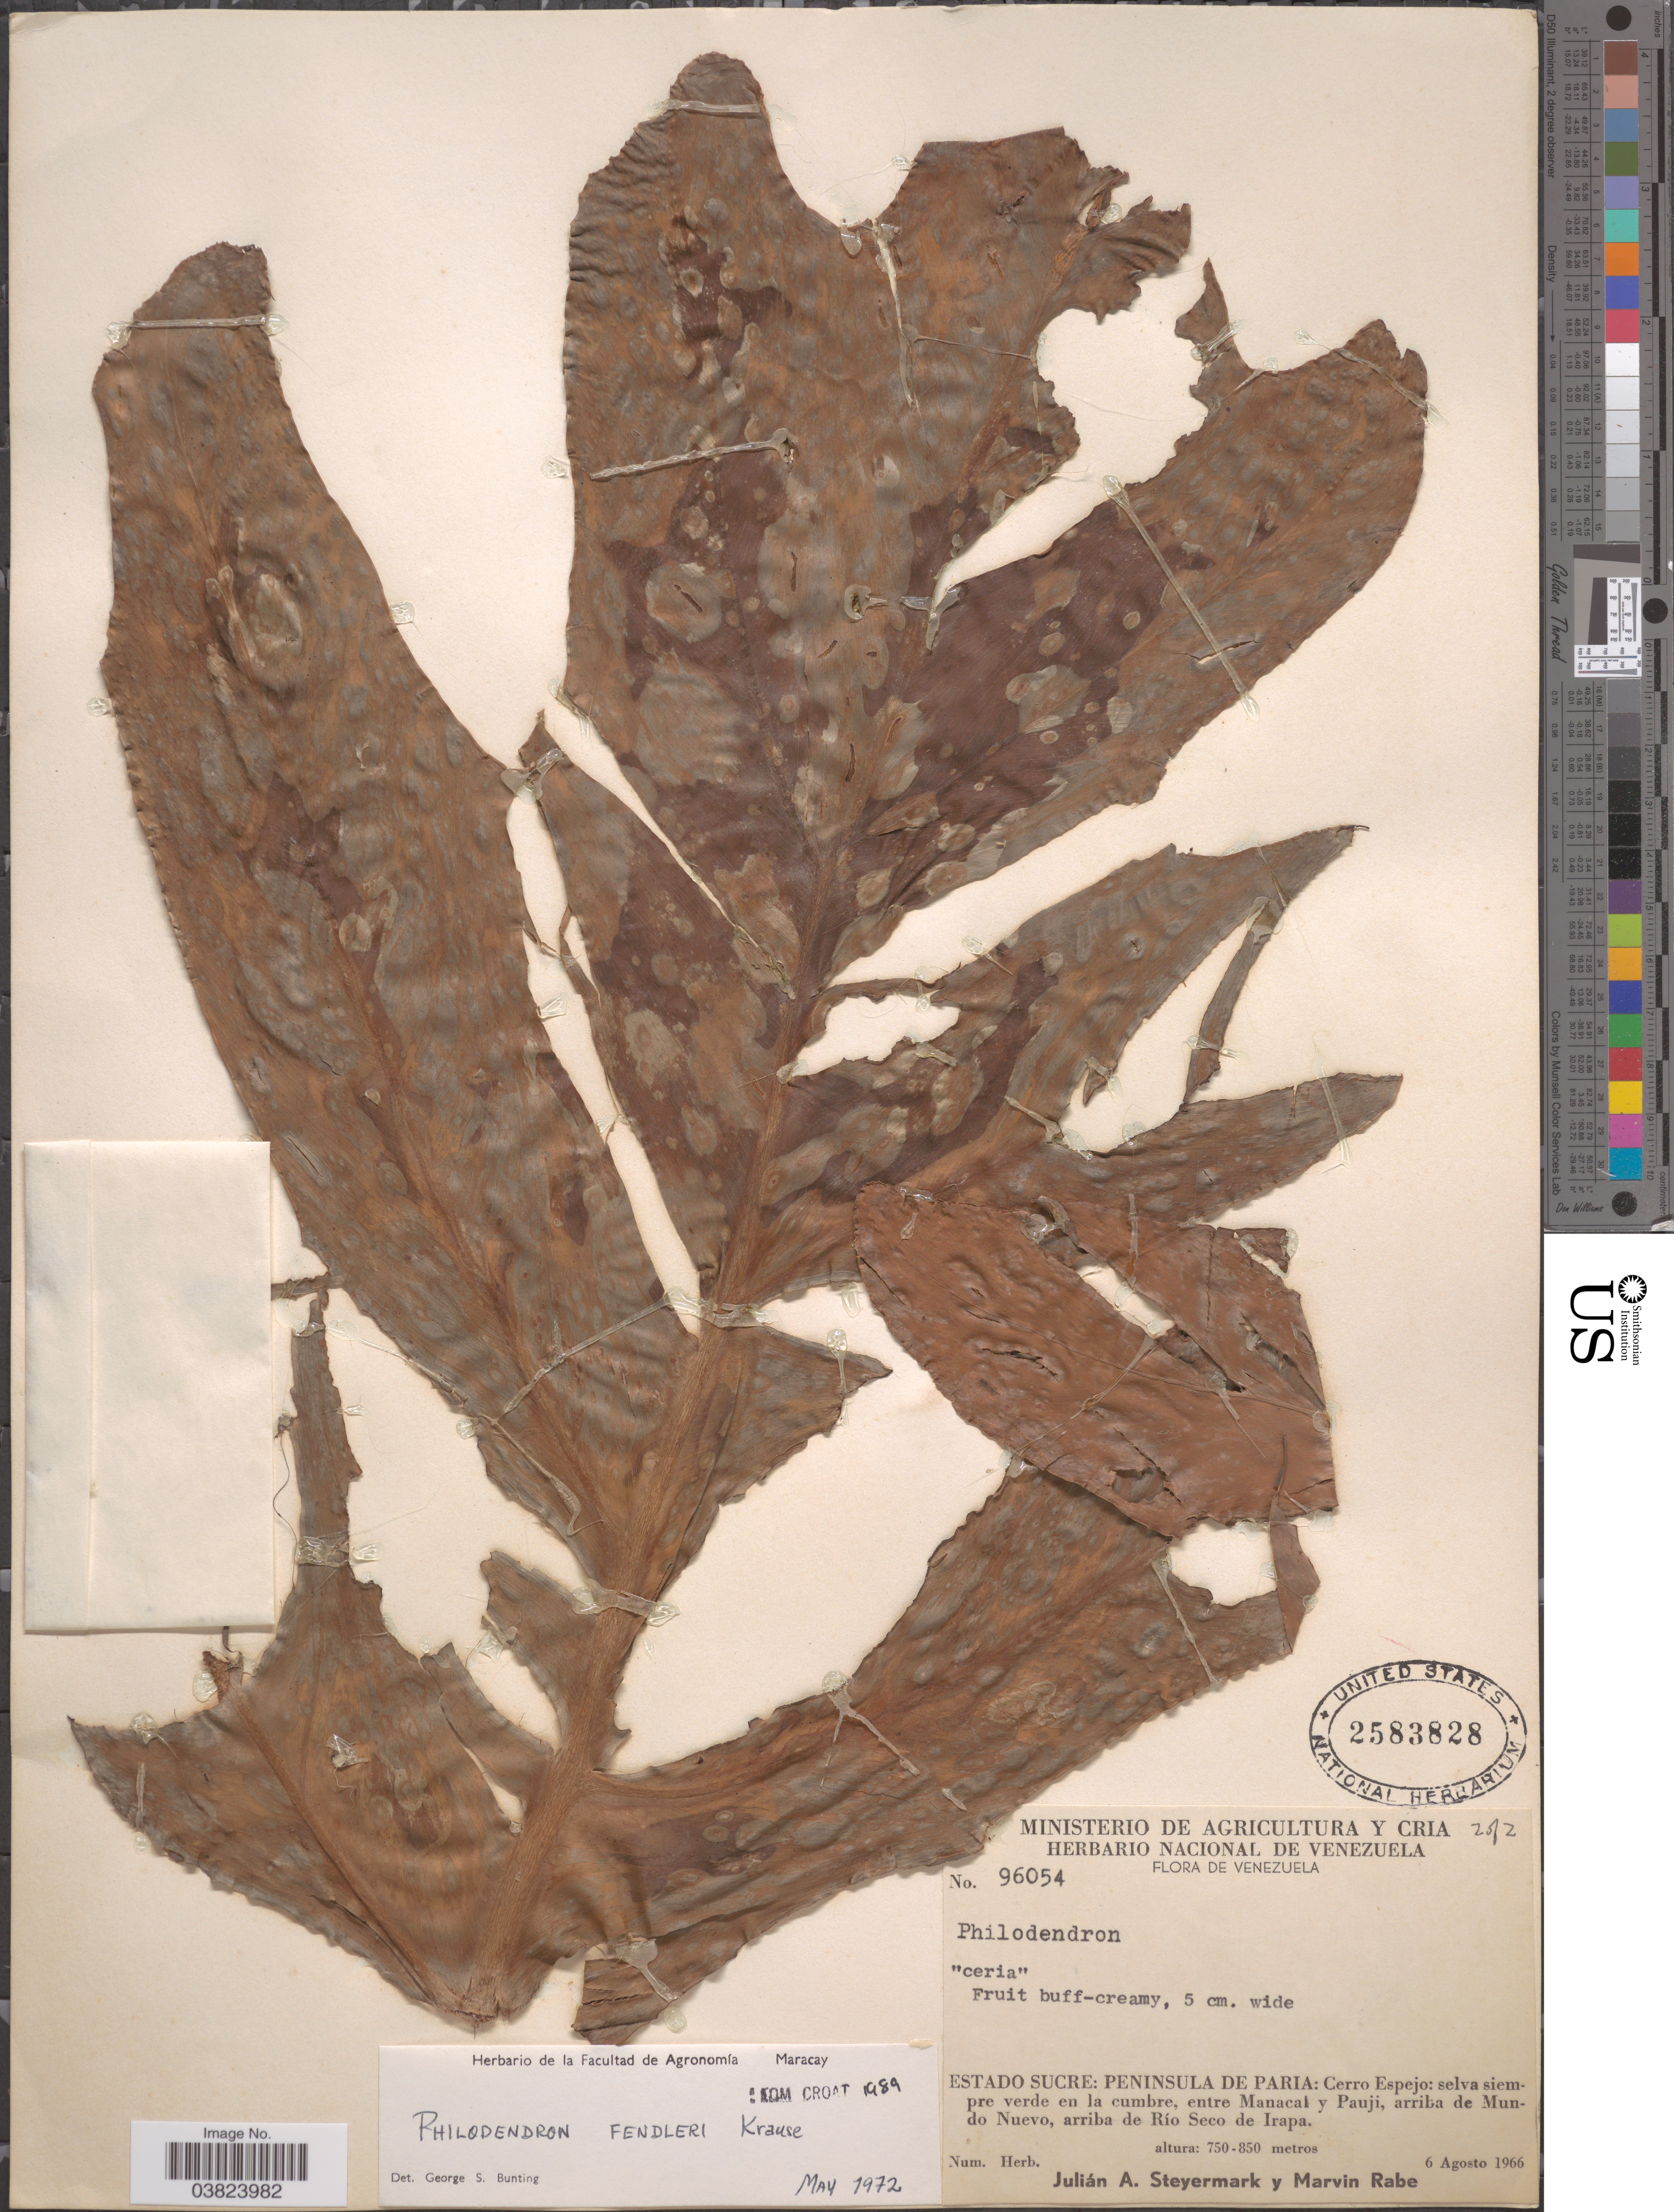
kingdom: Plantae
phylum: Tracheophyta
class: Liliopsida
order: Alismatales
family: Araceae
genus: Philodendron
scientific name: Philodendron fendleri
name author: K. Krause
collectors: J. Steyermark & M. Rabe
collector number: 96054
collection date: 1966-08-06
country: Venezuela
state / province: Sucre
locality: Peninsula de Paria: Cerro Espejo: selva pre verde en la cumbre, entre Manacal y Pauji, arriba de Mundo Nuevo, arriba de Río Seco de Irapa.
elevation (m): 750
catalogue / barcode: US 2583828